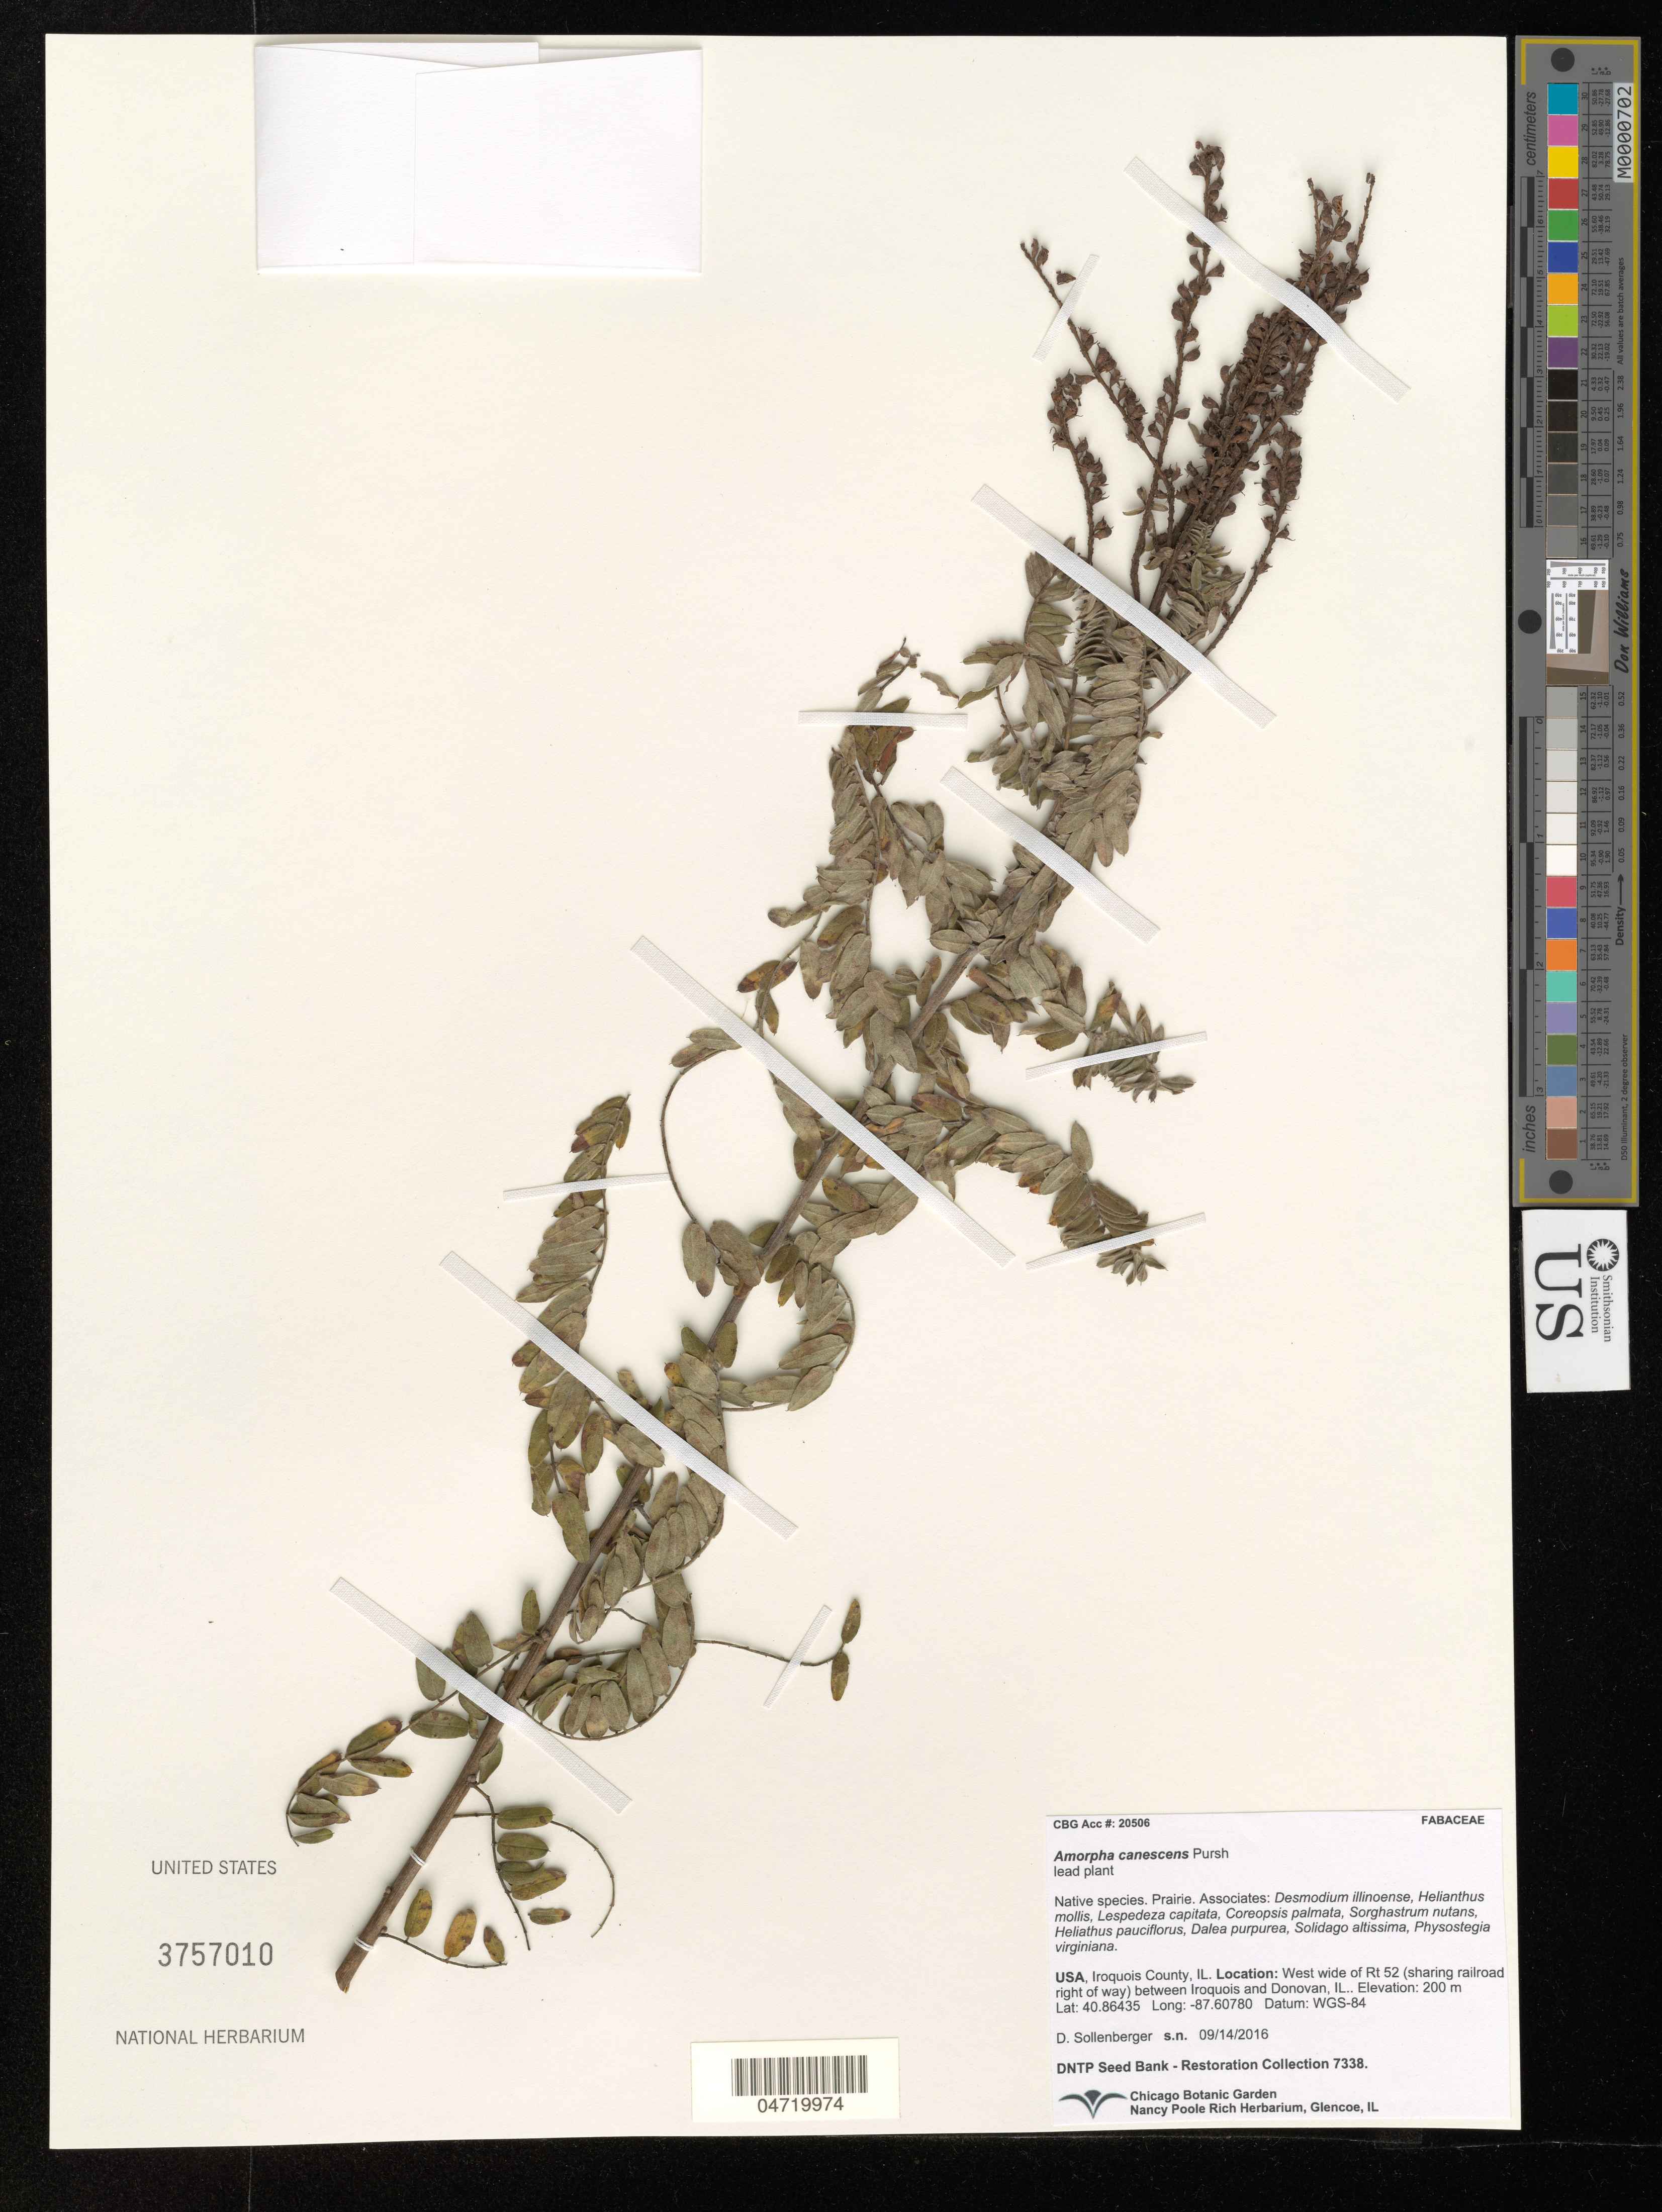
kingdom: Plantae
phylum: Tracheophyta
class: Magnoliopsida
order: Fabales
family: Fabaceae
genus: Amorpha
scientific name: Amorpha canescens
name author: Pursh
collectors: D. Sollenberger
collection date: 2016-09-14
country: United States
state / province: Illinois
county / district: Iroquois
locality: Iroquois County. West wide of Rt 52 (sharing railroad right of way) between Iroquois and Donovan, IL.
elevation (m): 200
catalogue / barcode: US 3757010